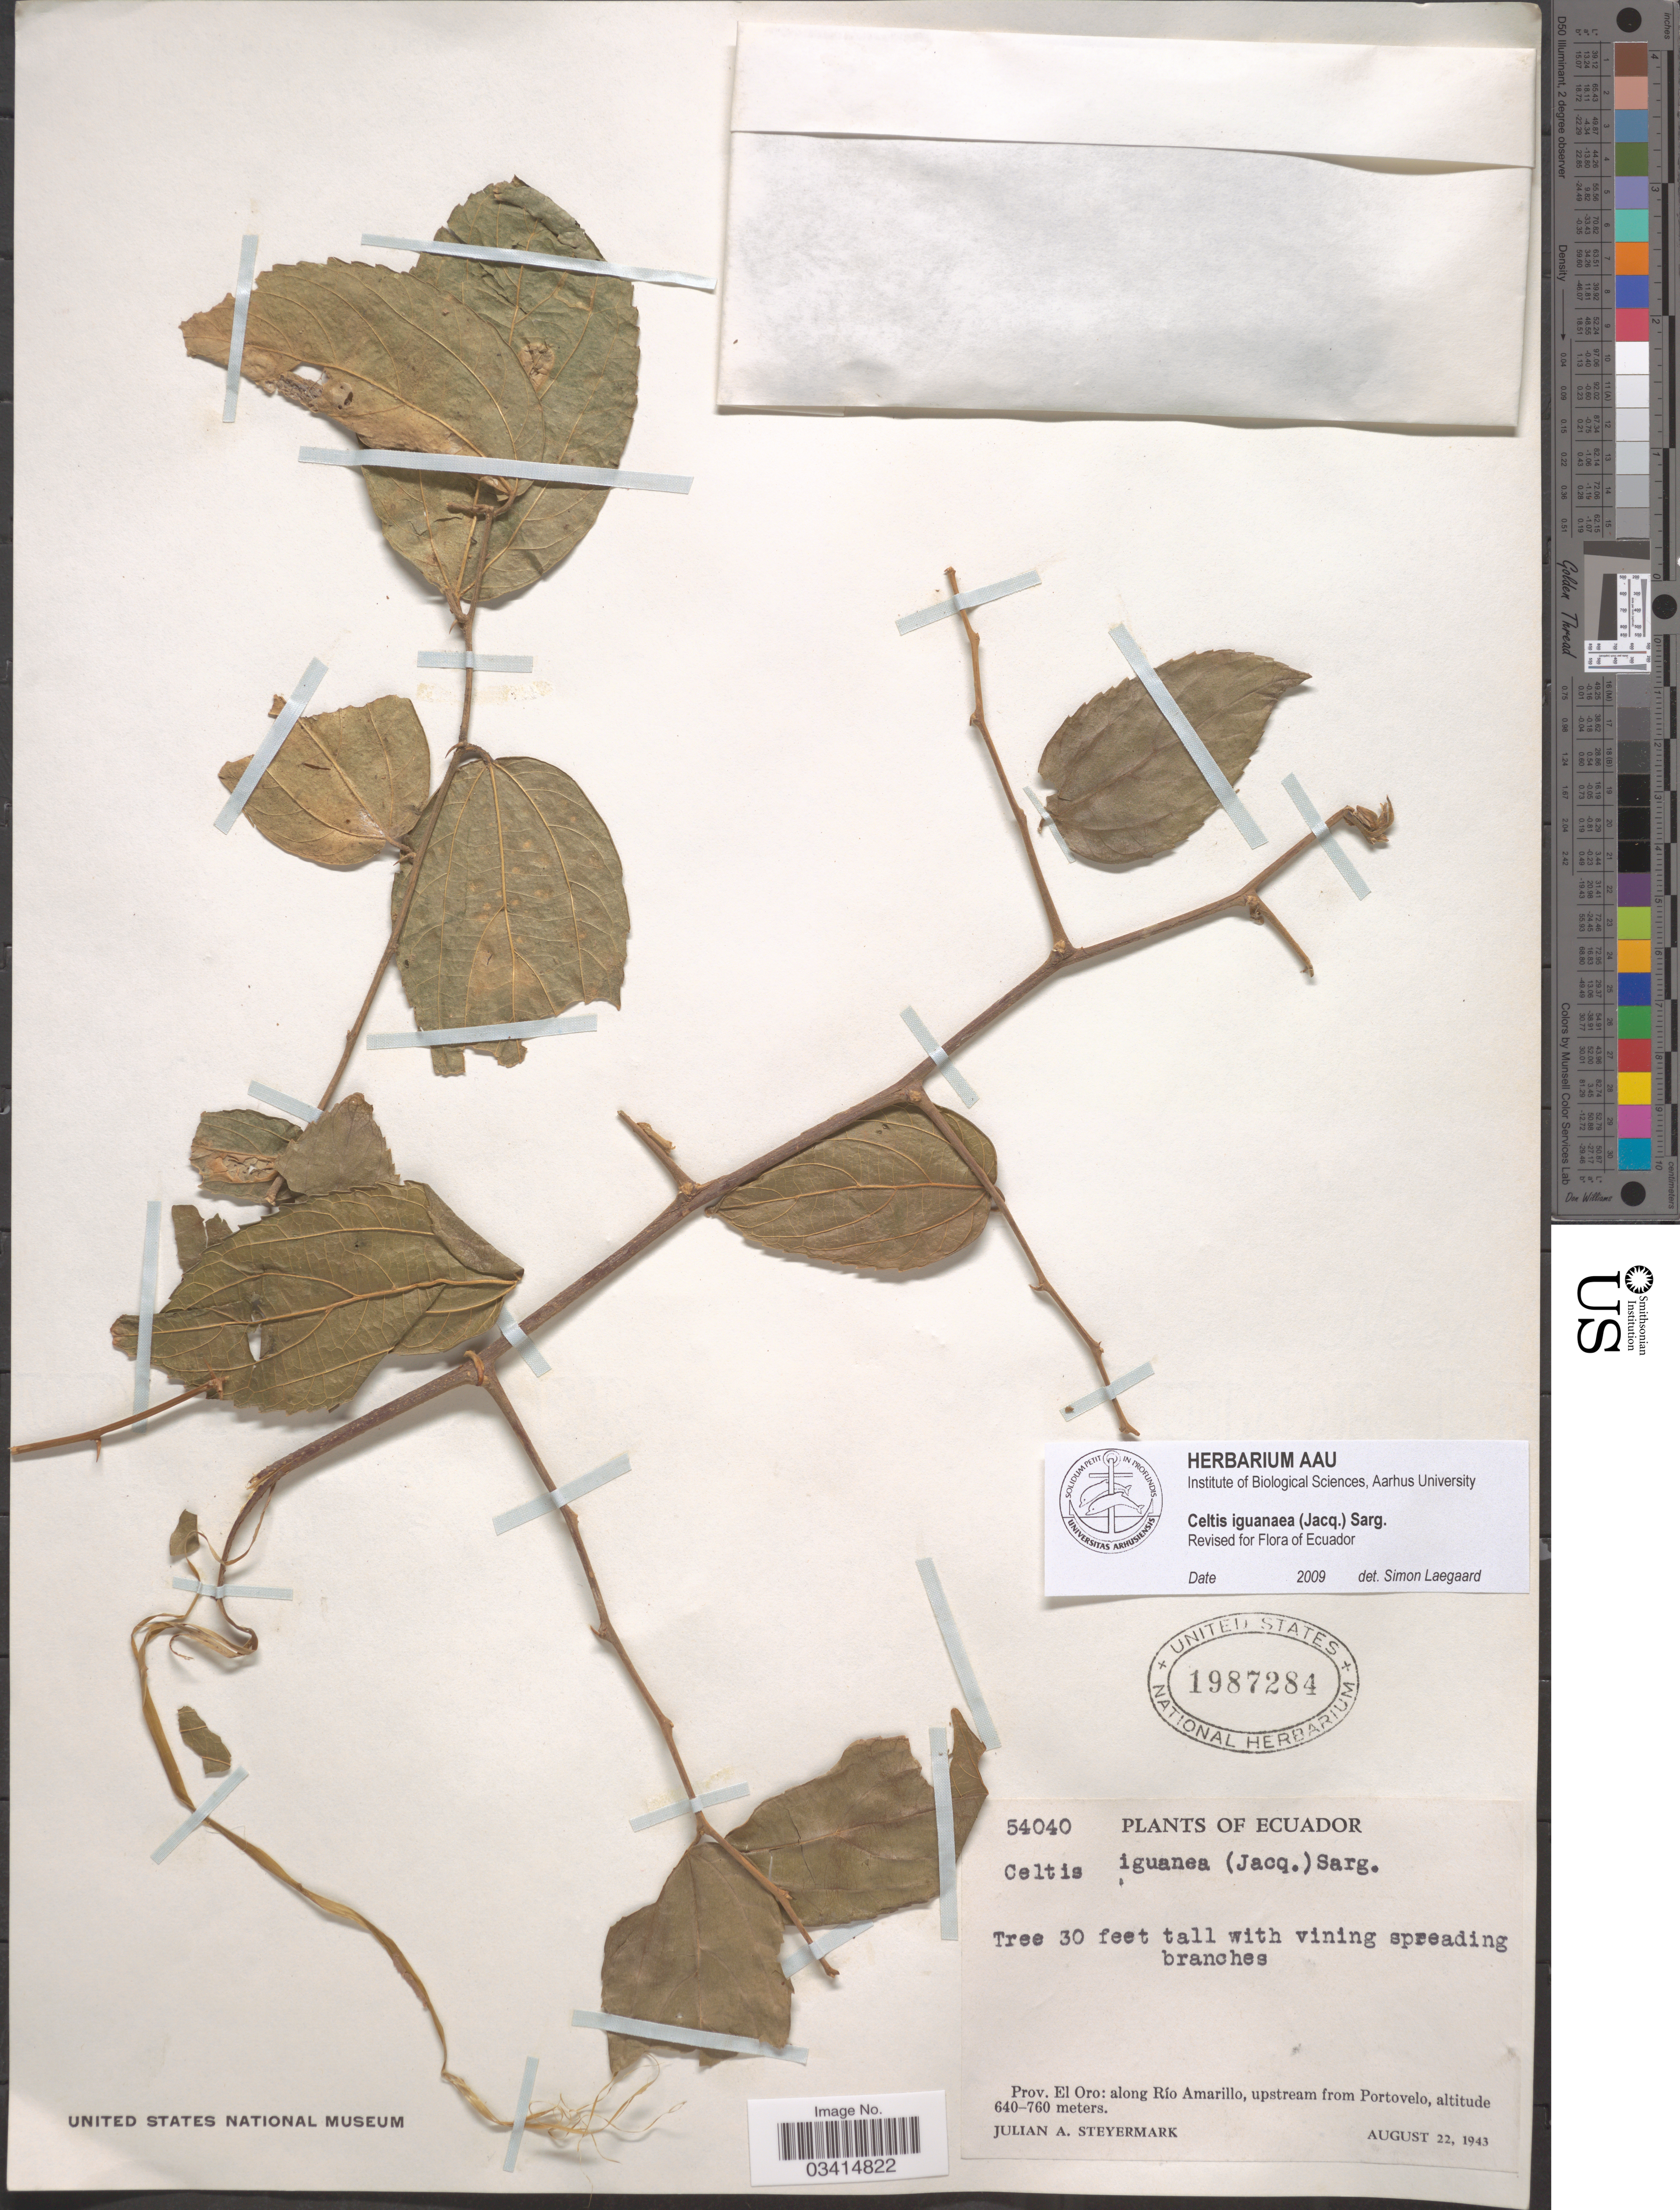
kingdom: Plantae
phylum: Tracheophyta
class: Magnoliopsida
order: Rosales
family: Cannabaceae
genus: Celtis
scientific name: Celtis iguanaea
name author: (Jacq.) Sarg.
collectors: J. Steyermark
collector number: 54040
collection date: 1943-08-22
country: Ecuador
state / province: El Oro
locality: Along Río Amarillo, upstream from Portovelo.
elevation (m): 195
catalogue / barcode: US 1987284